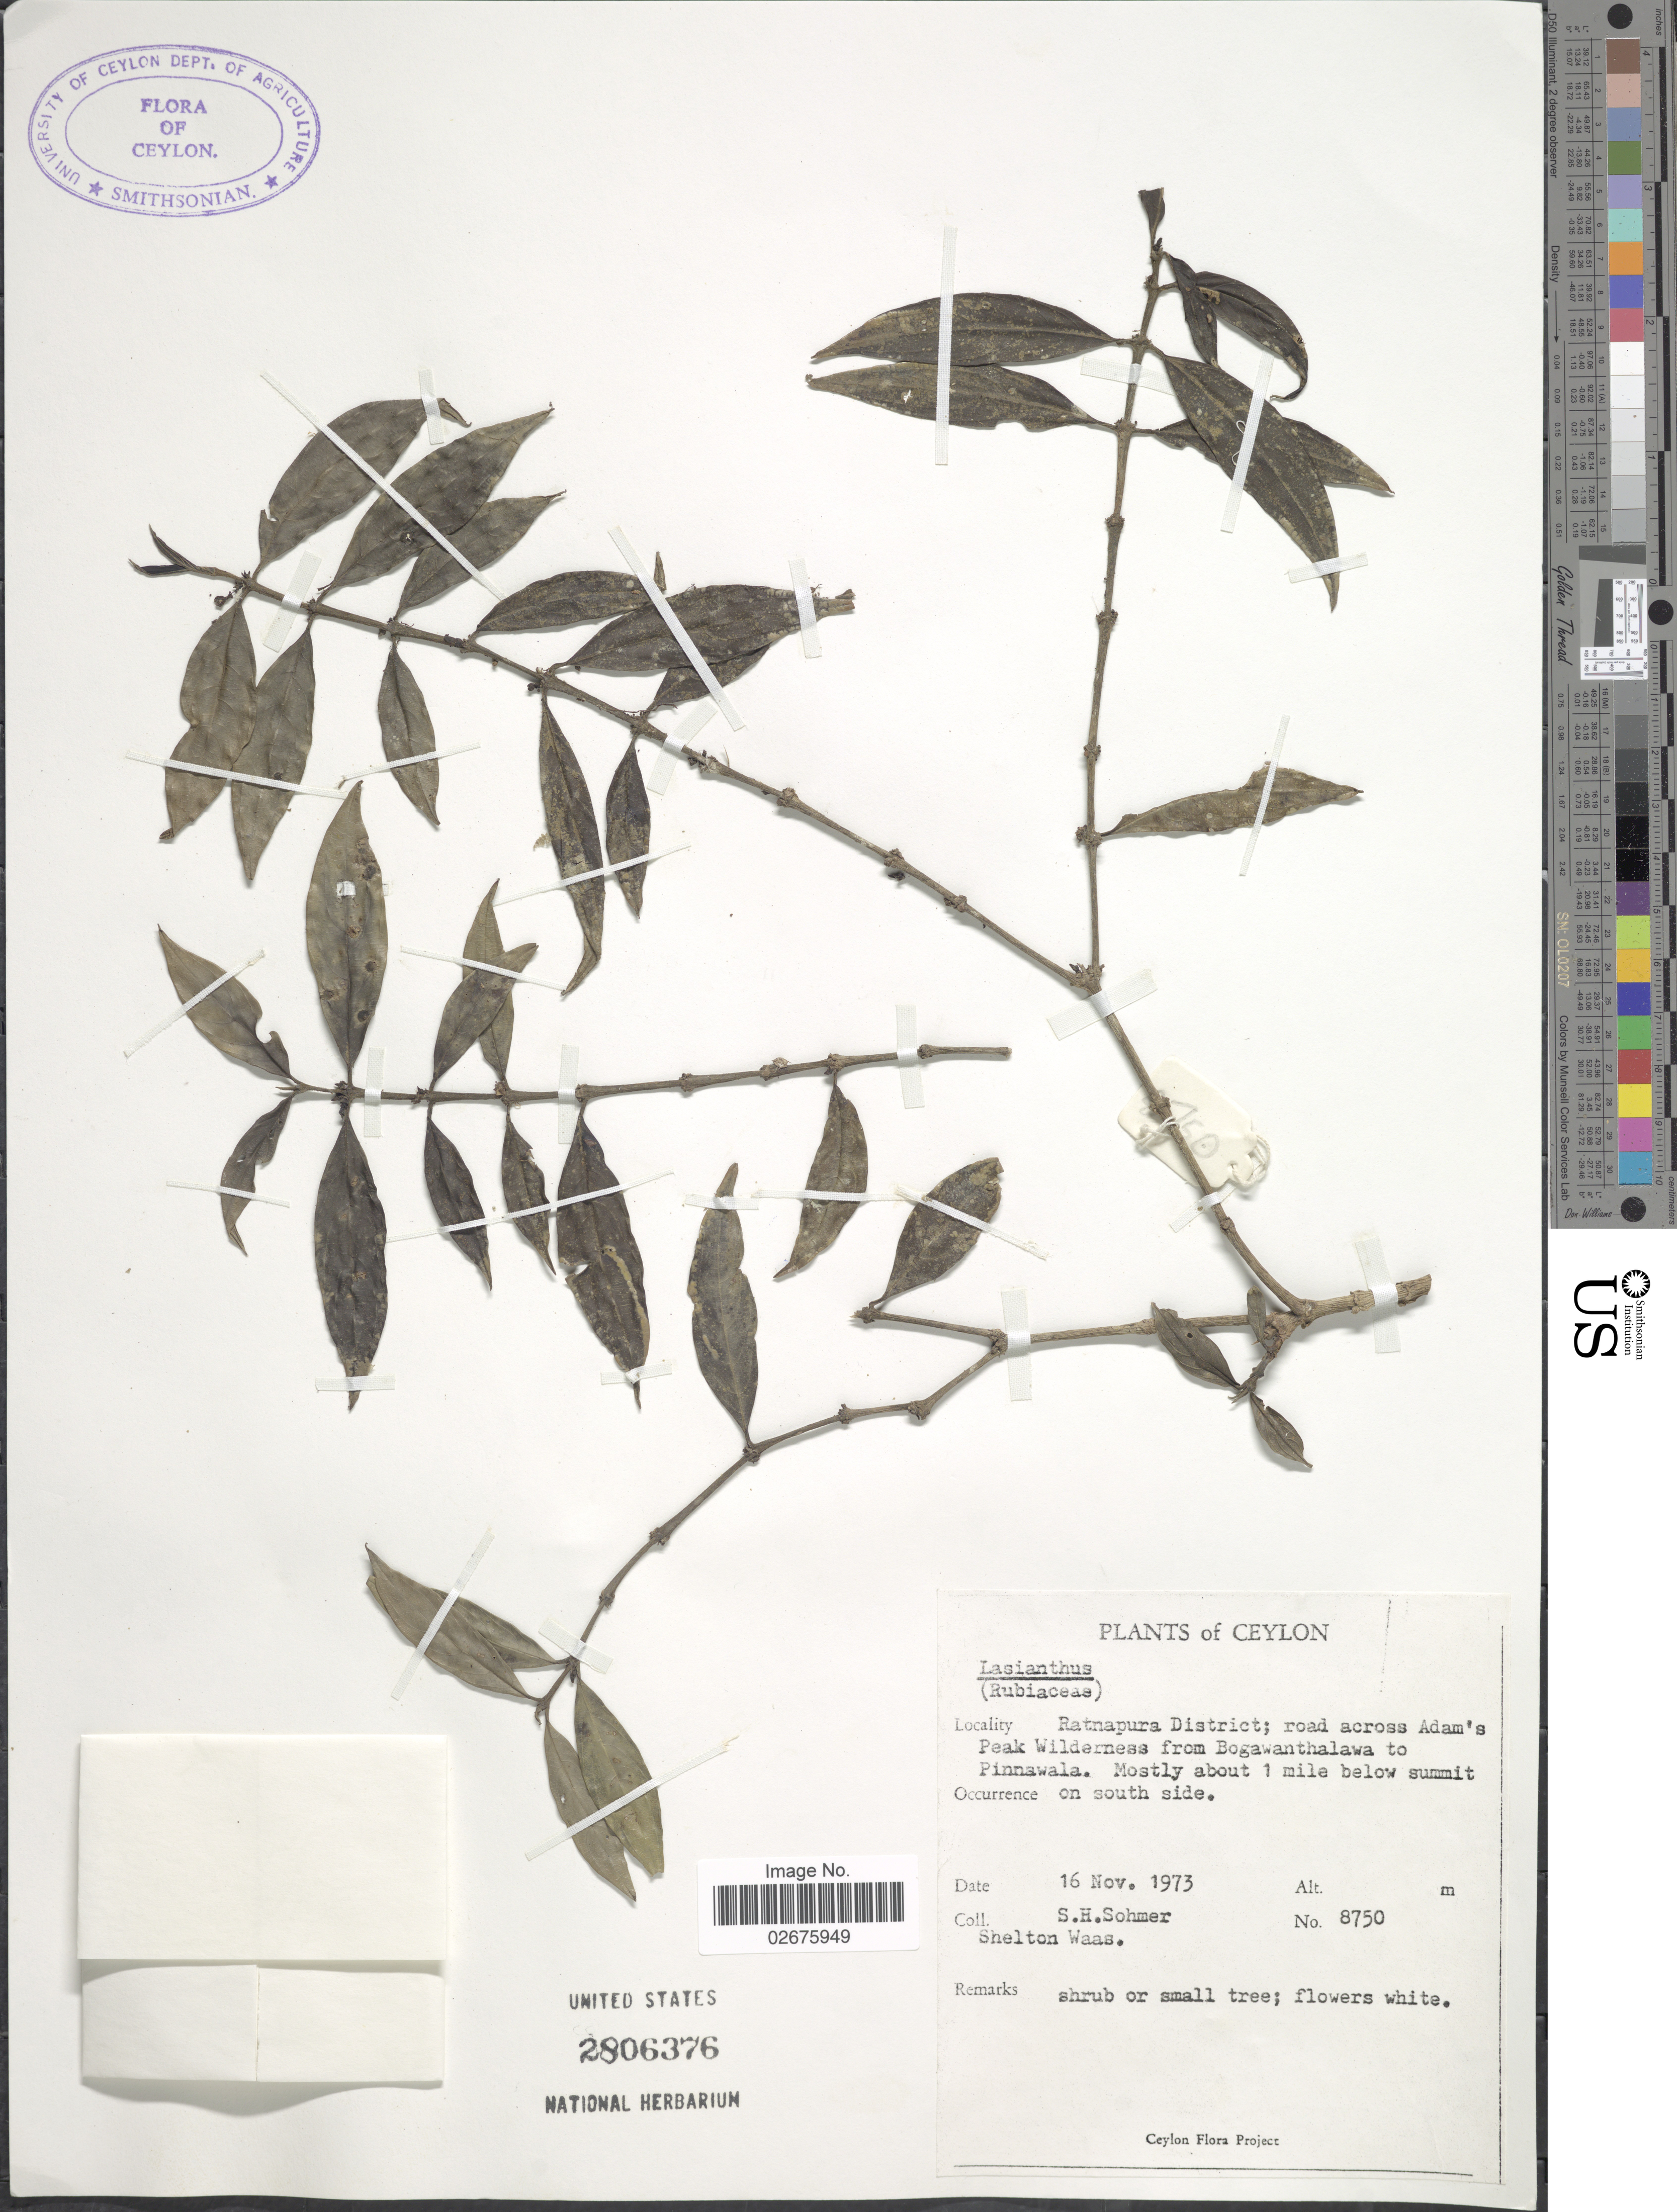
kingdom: Plantae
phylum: Tracheophyta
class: Magnoliopsida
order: Gentianales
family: Rubiaceae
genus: Lasianthus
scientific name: Lasianthus sp.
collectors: S. H. Sohmer & S. Waas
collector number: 8750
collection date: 1973-11-16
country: Sri Lanka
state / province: Sabaragamuwa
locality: Ceylon, Ratnapura District; road across Adam's Peak Wilderness from Bogawanthalawa to Pinnawala. Mostly about 1 mile below summit on south side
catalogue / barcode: US 2806376